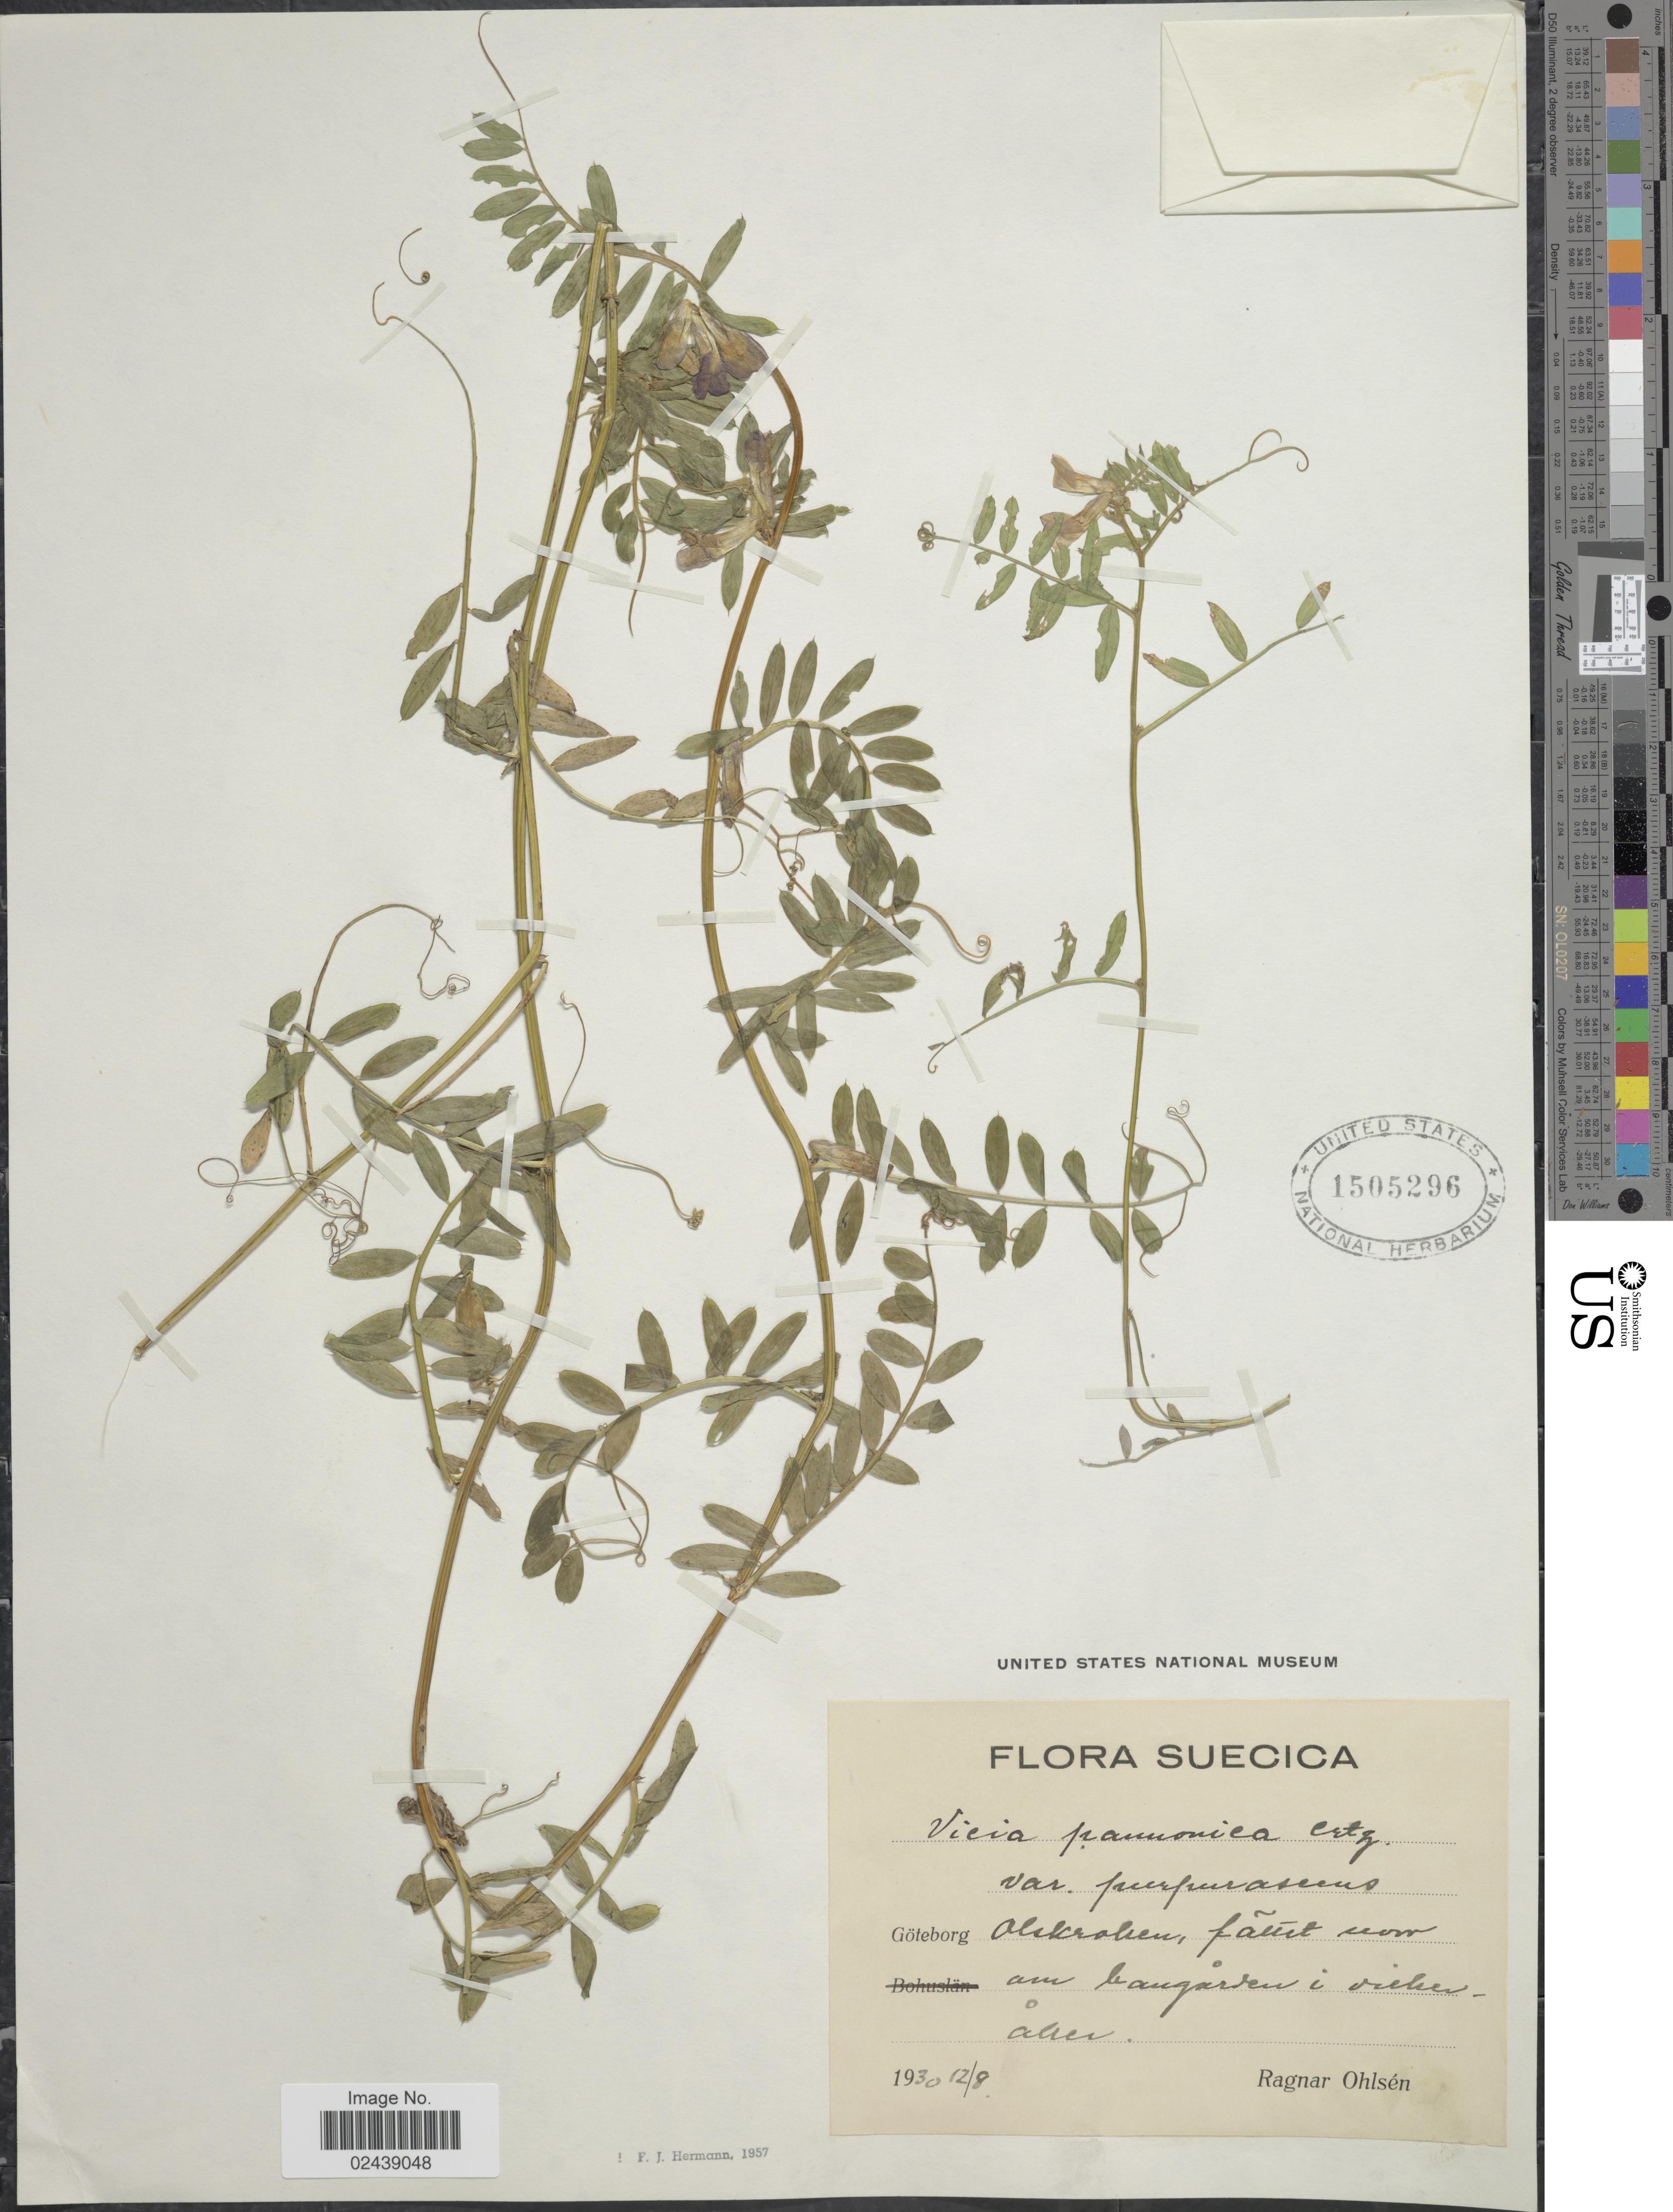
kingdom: Plantae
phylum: Tracheophyta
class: Magnoliopsida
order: Fabales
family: Fabaceae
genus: Vicia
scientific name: Vicia pannonica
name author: Crantz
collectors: R. Ohlsen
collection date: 1930-08-12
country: Sweden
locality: Suecica, Goteborg Olskroken, fallet sector an bangarden vilhen-aher [interpreted]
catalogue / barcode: US 1505296